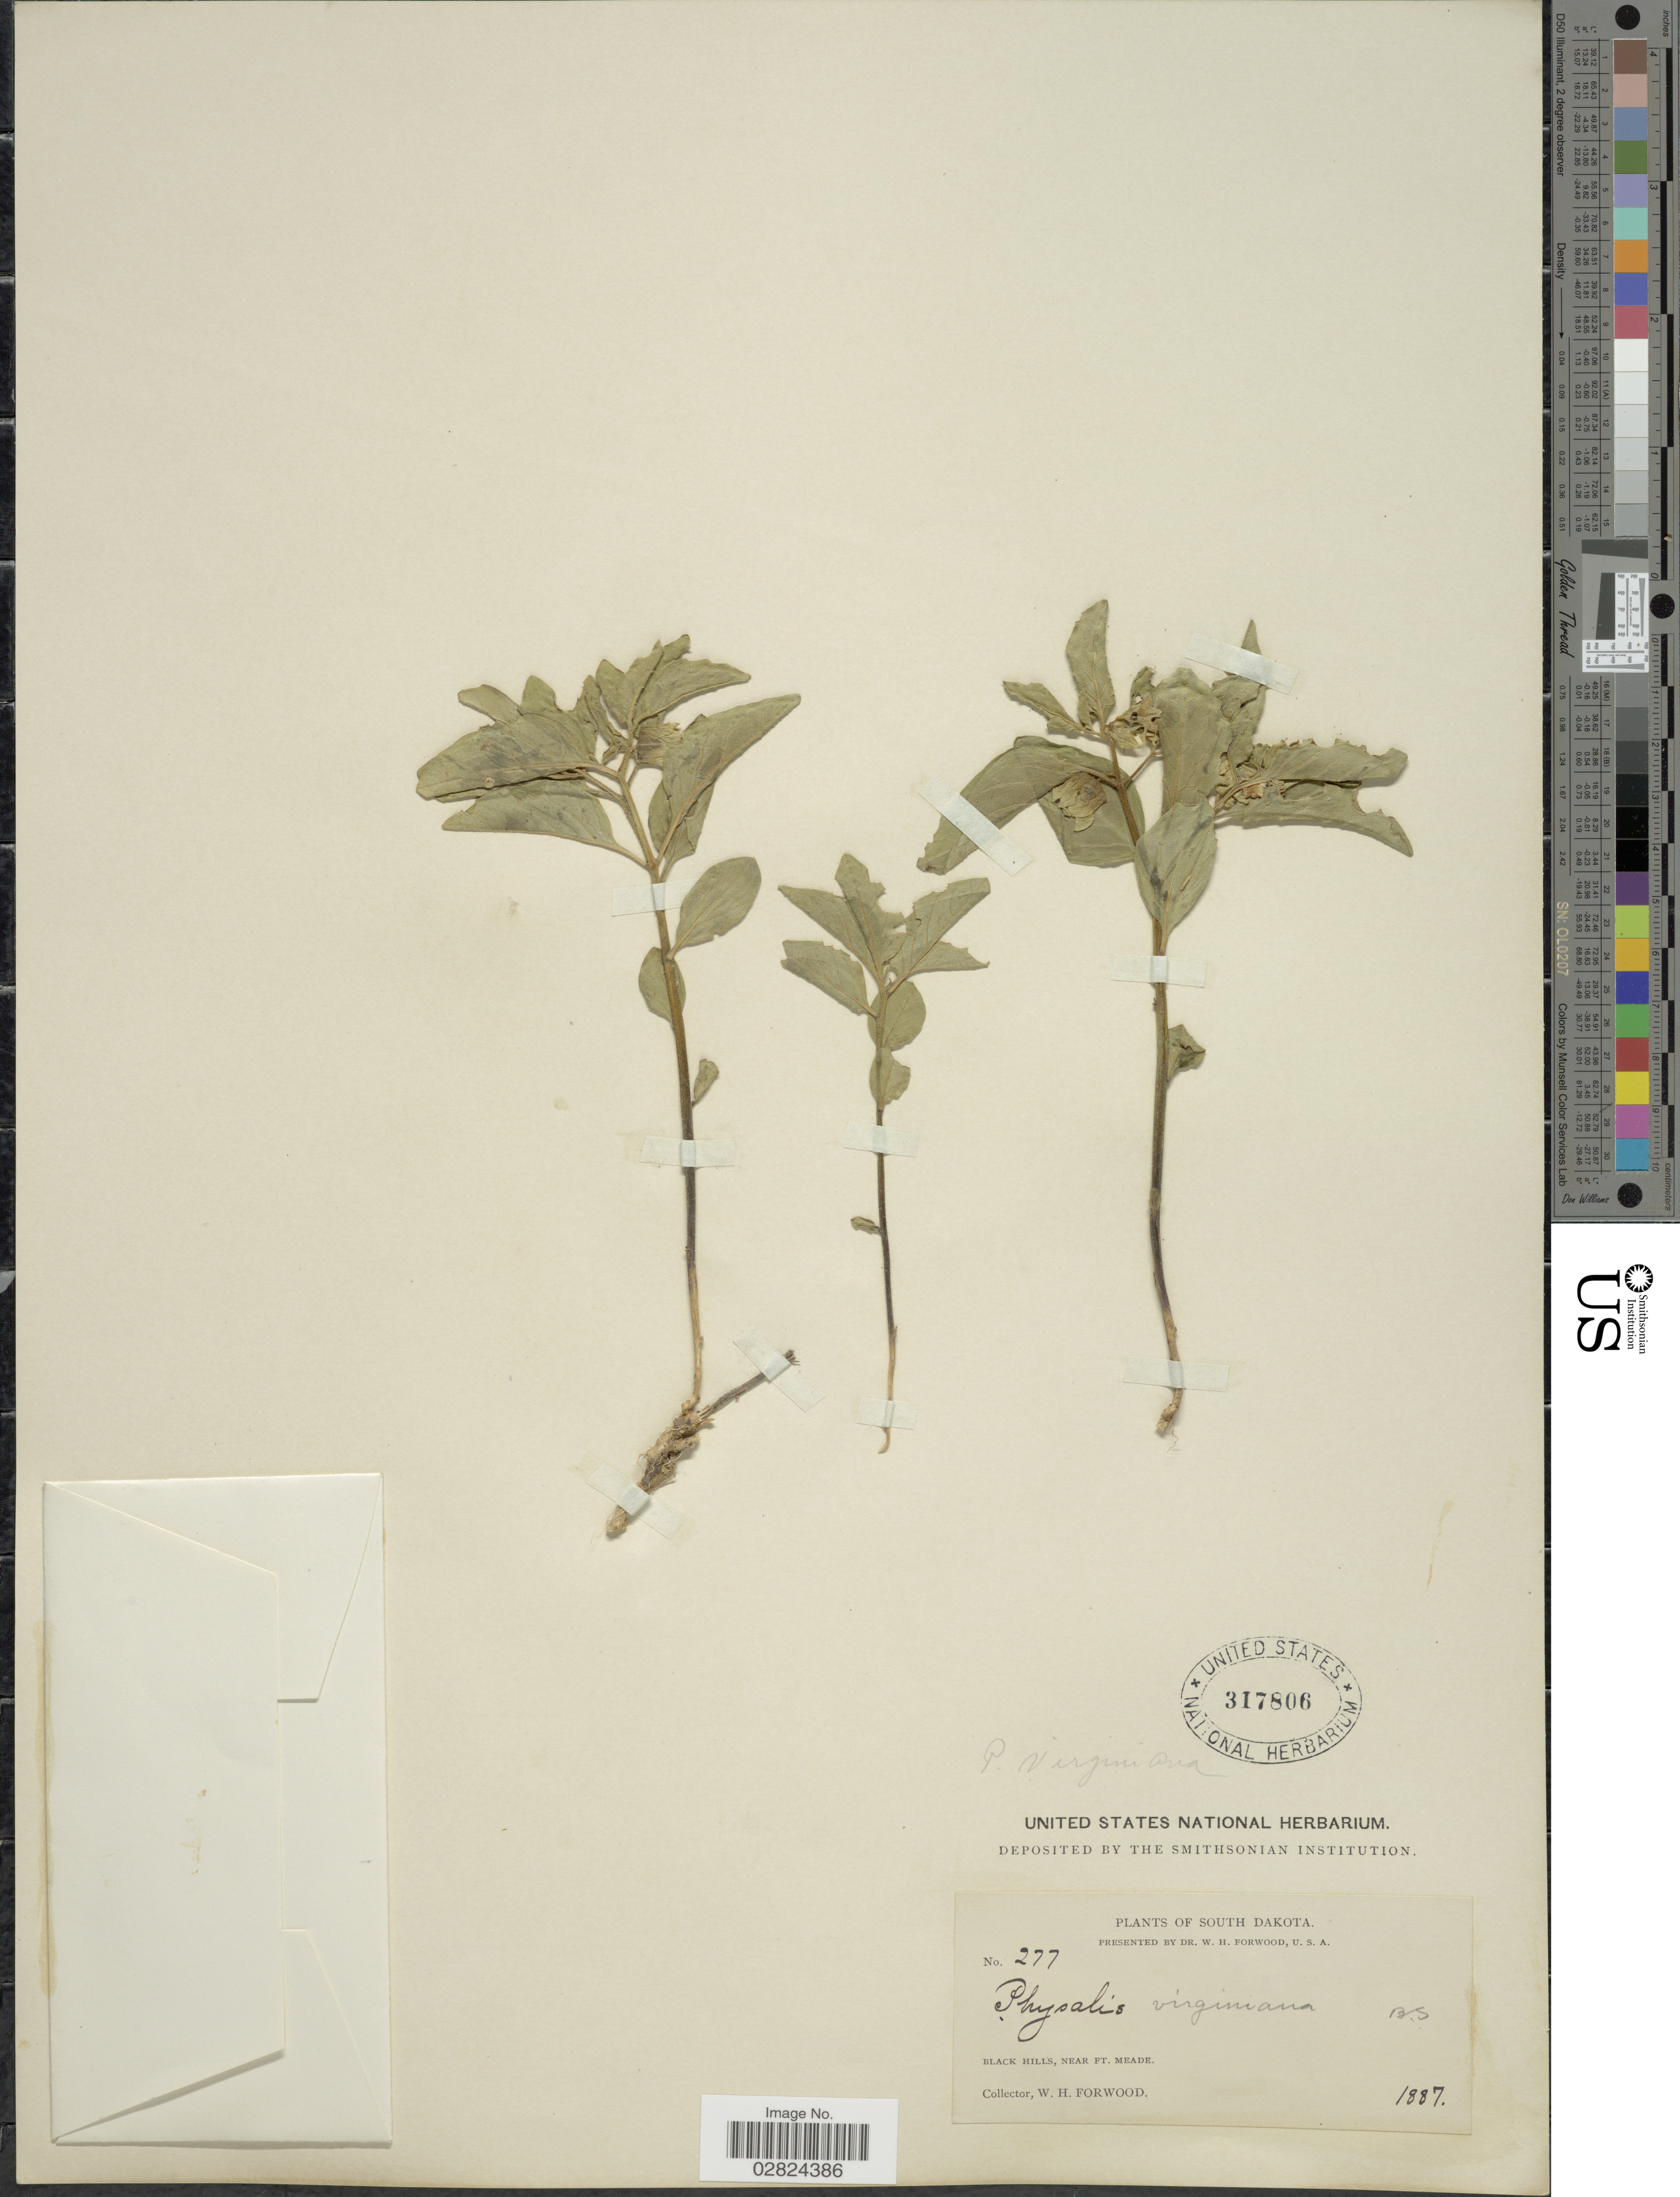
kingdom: Plantae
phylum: Tracheophyta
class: Magnoliopsida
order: Solanales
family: Solanaceae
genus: Physalis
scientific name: Physalis virginiana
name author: Mill.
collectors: W. Forwood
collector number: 277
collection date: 1887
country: United States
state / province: South Dakota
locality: Black Hills, near Ft. Meade.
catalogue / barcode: US 317806